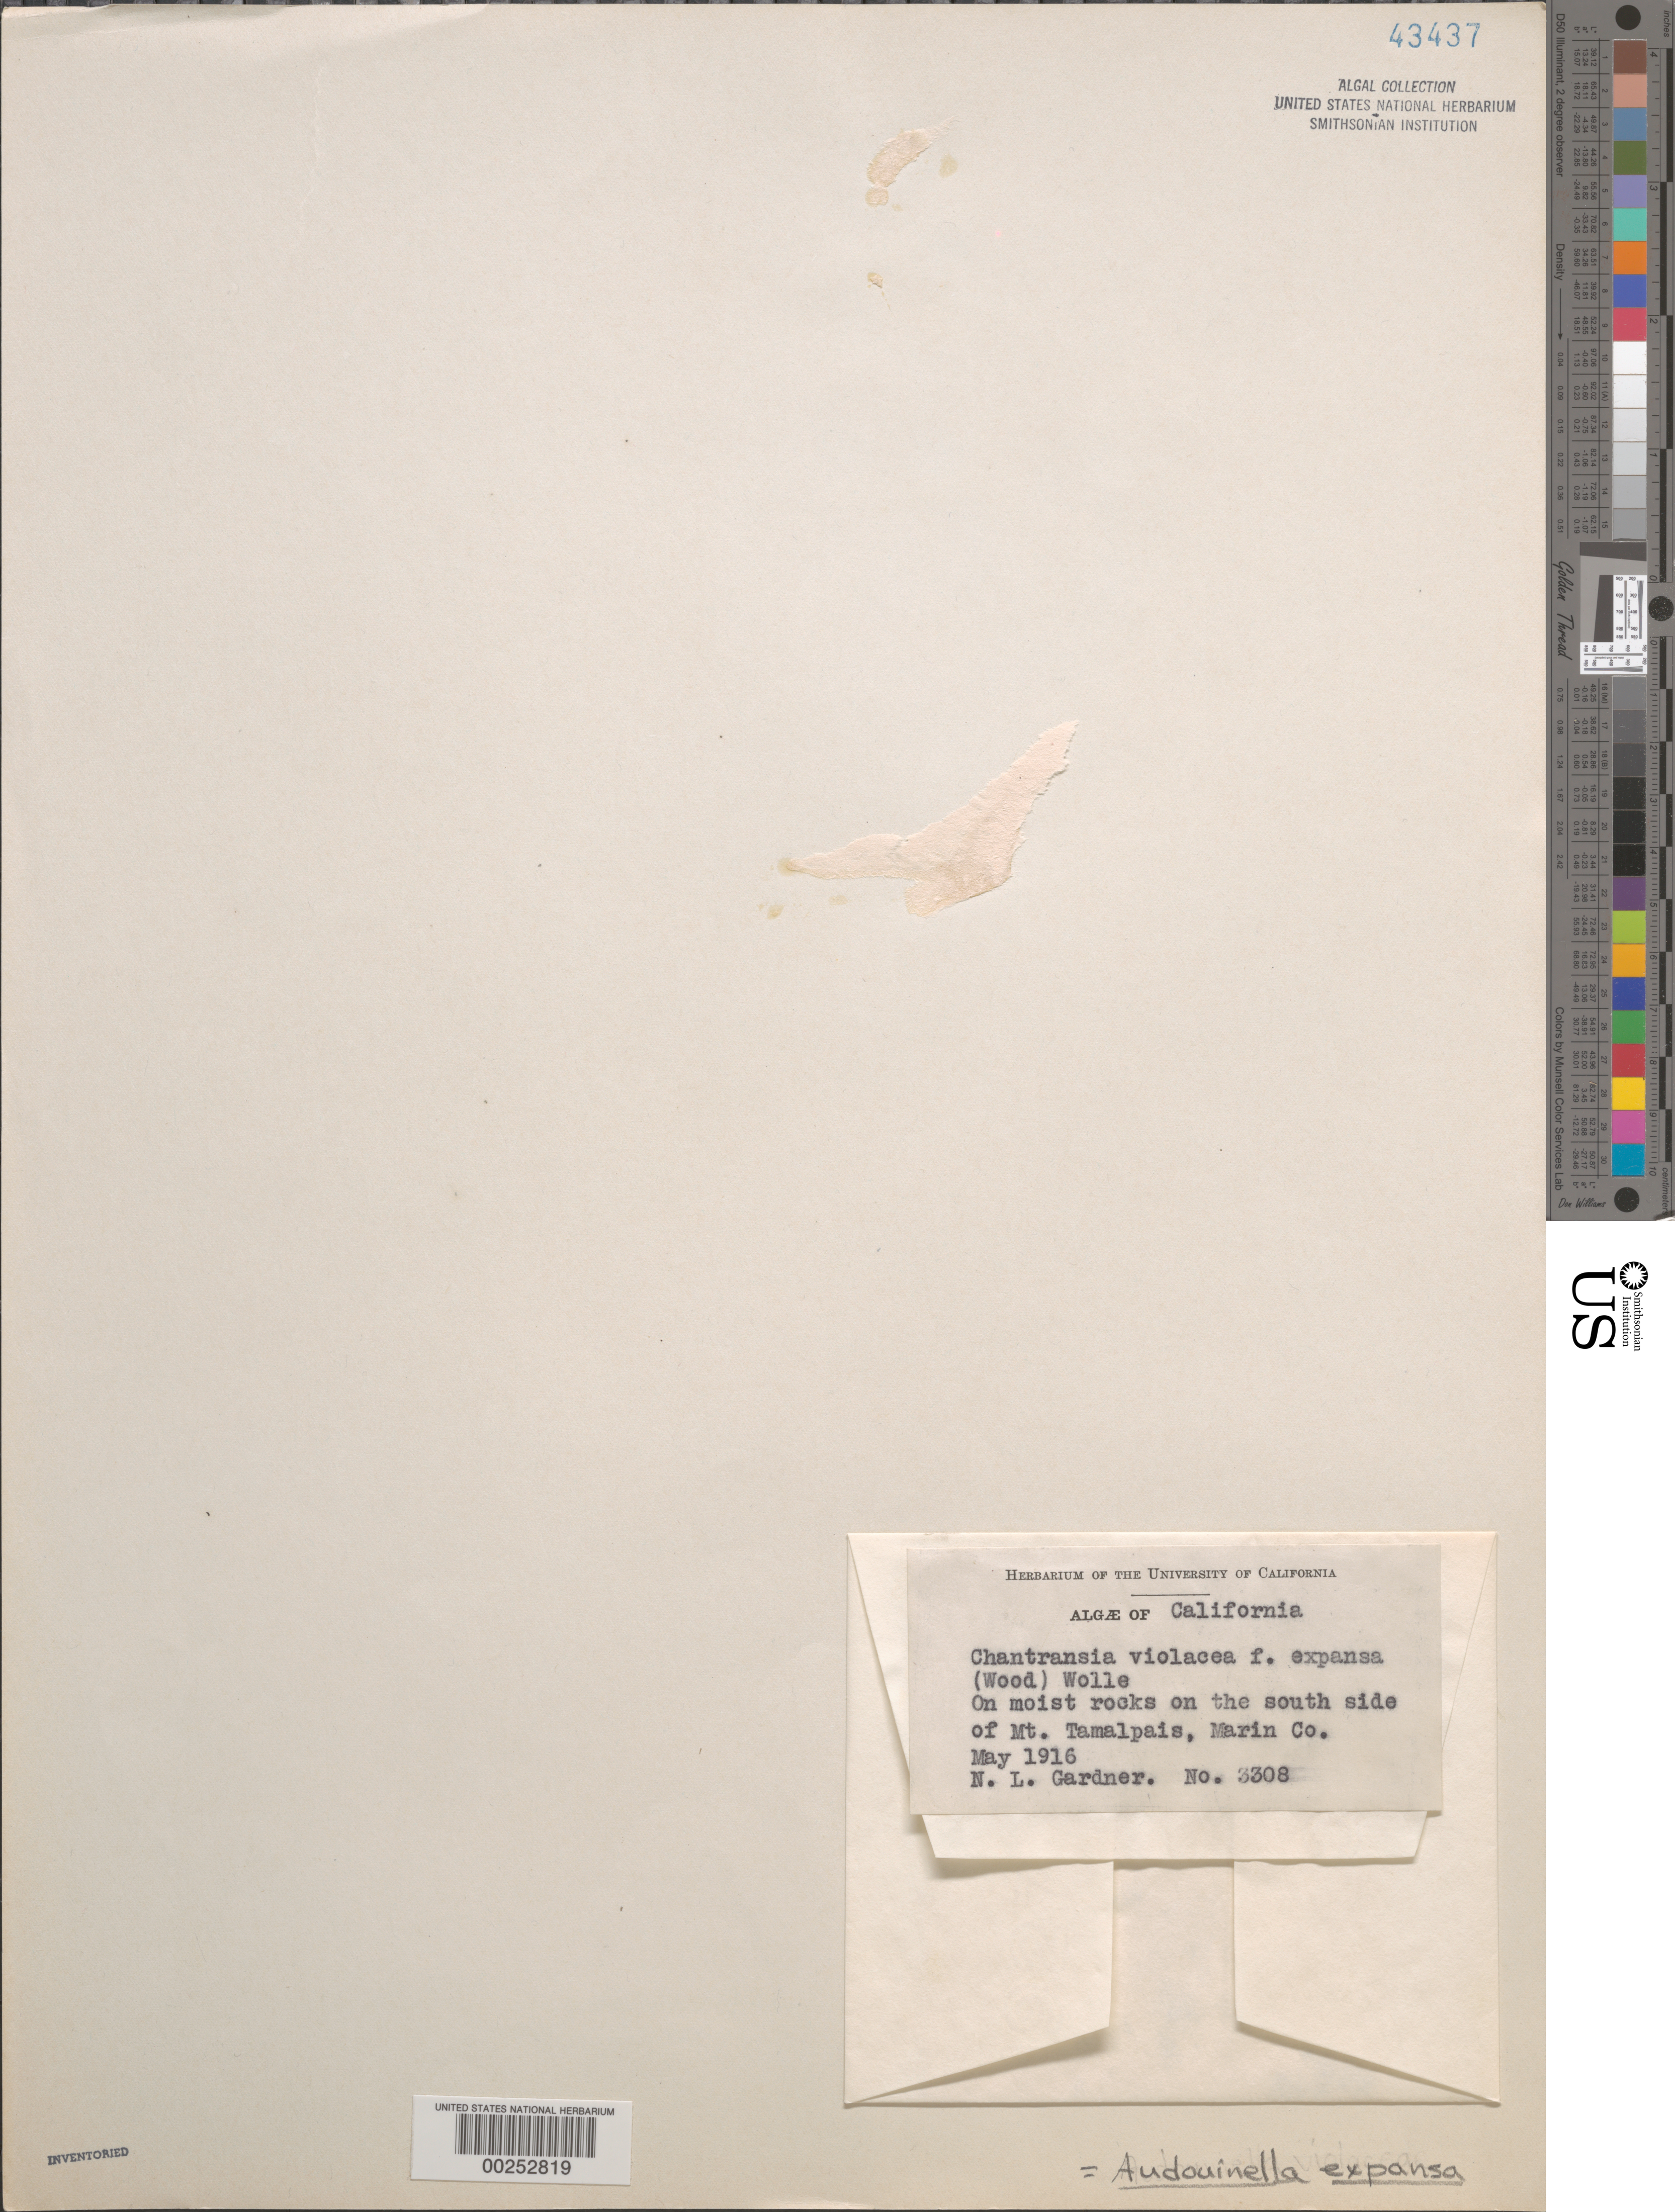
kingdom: Plantae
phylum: Rhodophyta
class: Florideophyceae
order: Acrochaetiales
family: Audouinellaceae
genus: Audouinella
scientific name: Audouinella expansa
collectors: N. Gardner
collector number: NLG 3308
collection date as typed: May 1916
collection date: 1916-05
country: United States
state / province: California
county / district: Marin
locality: Mount Tamalpais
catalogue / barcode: US 43437